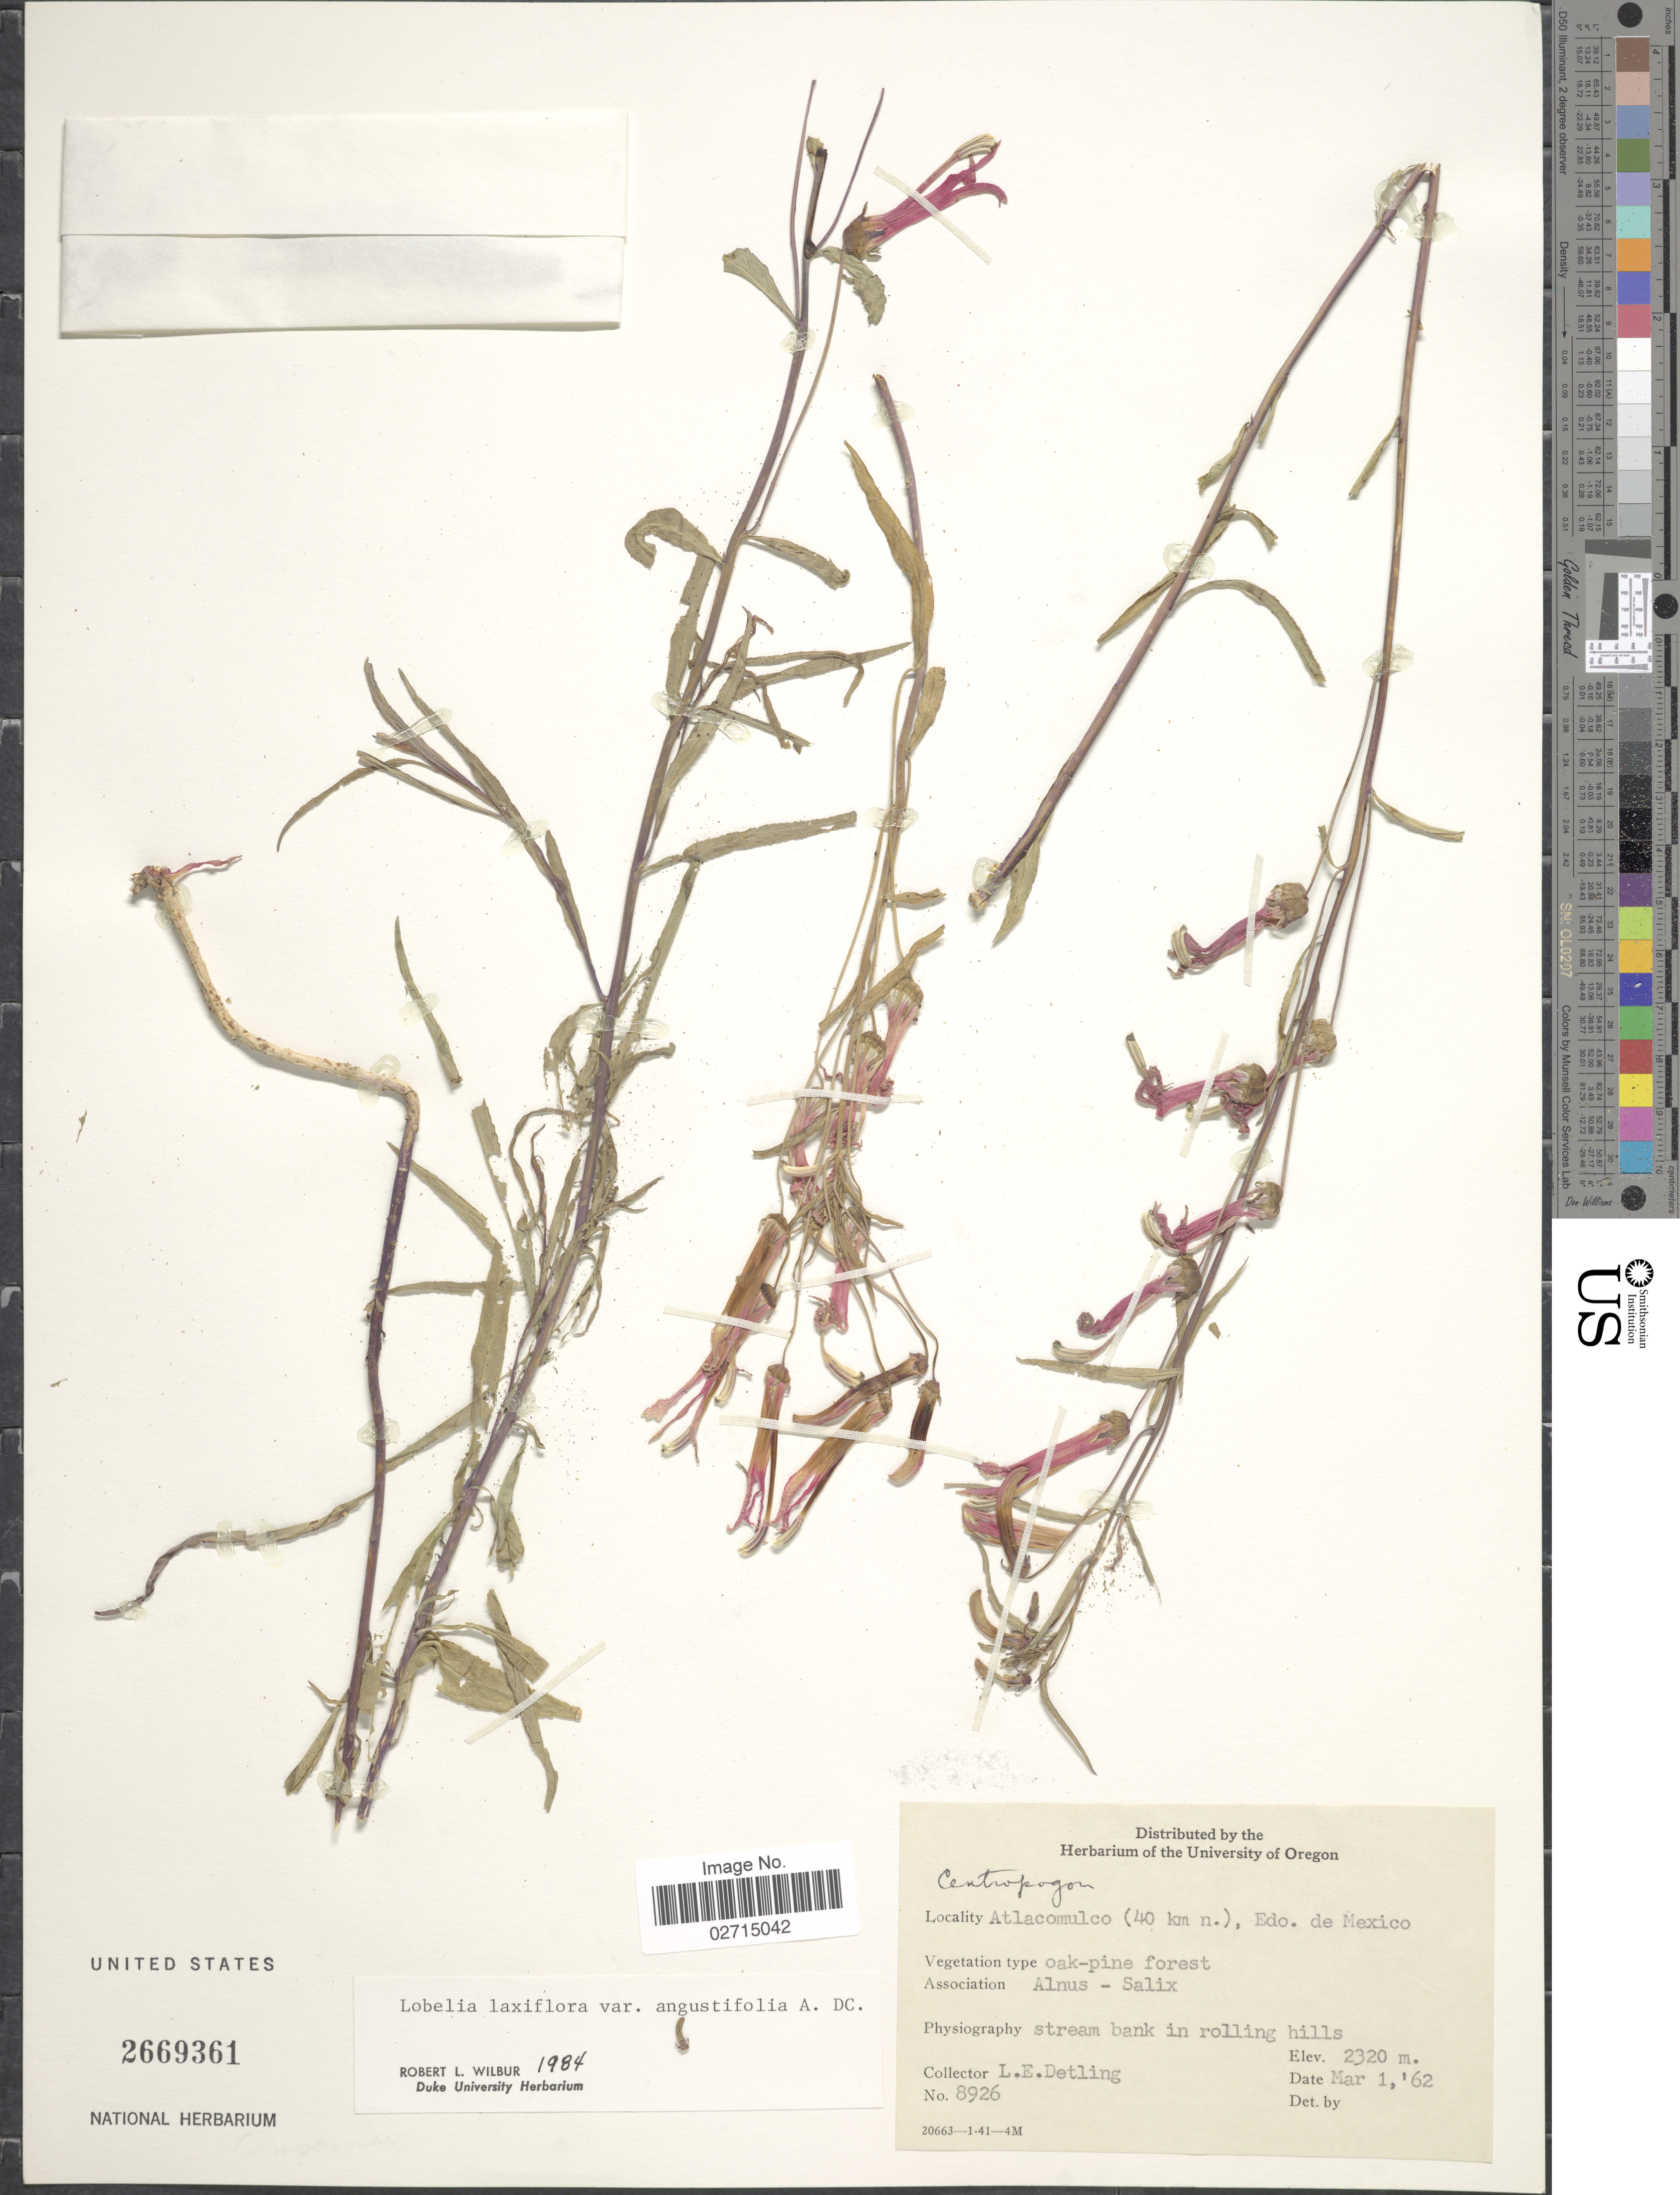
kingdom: Plantae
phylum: Tracheophyta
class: Magnoliopsida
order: Asterales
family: Campanulaceae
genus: Leptocodon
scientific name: Leptocodon laxiflora var. angustifolia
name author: A. DC.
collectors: L. E. Detling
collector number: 8926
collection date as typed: Transcribed d/m/y: 1/3/62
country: Mexico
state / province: México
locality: Atlacomulco (40 km n.) Edo. de Mexico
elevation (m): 2320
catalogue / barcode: US 2669361